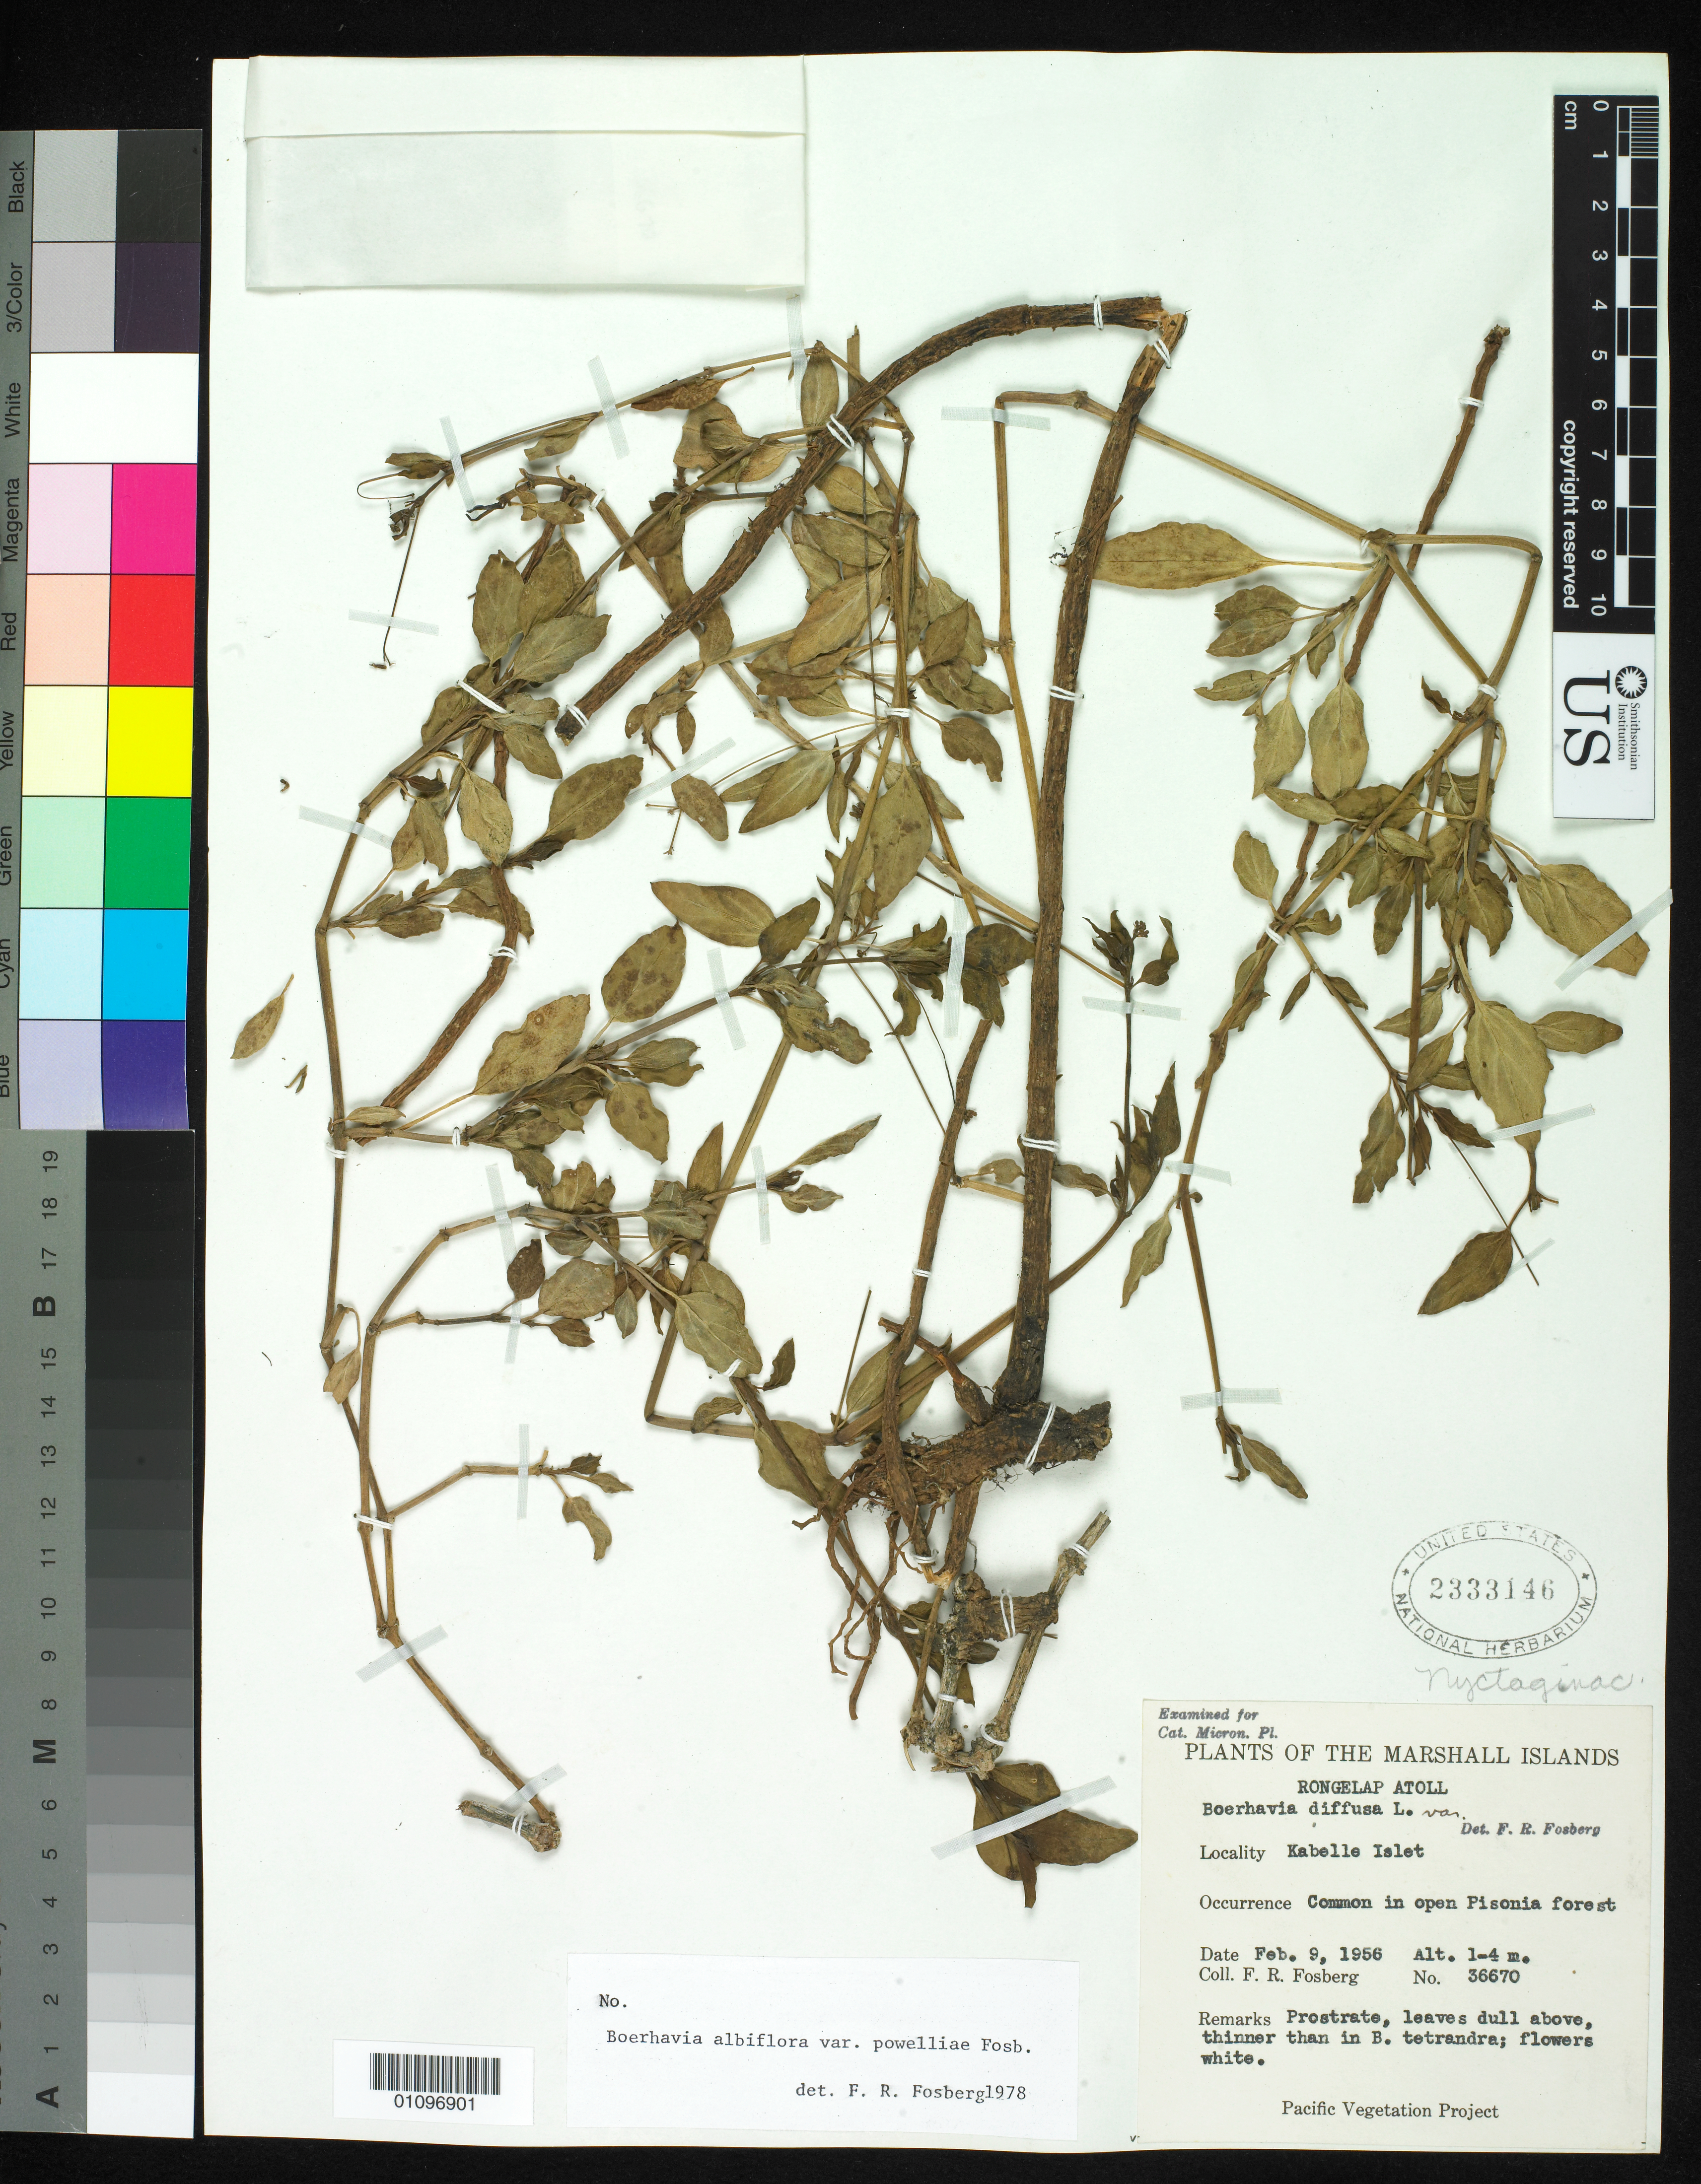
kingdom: Plantae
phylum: Tracheophyta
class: Magnoliopsida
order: Caryophyllales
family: Nyctaginaceae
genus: Boerhavia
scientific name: Boerhavia albiflora var. powelliae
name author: Fosberg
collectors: F. R. Fosberg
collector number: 36670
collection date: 1956-02-09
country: Marshall Islands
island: Rongelap Atoll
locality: Kabelle Islet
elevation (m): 1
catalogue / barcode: US 2333146